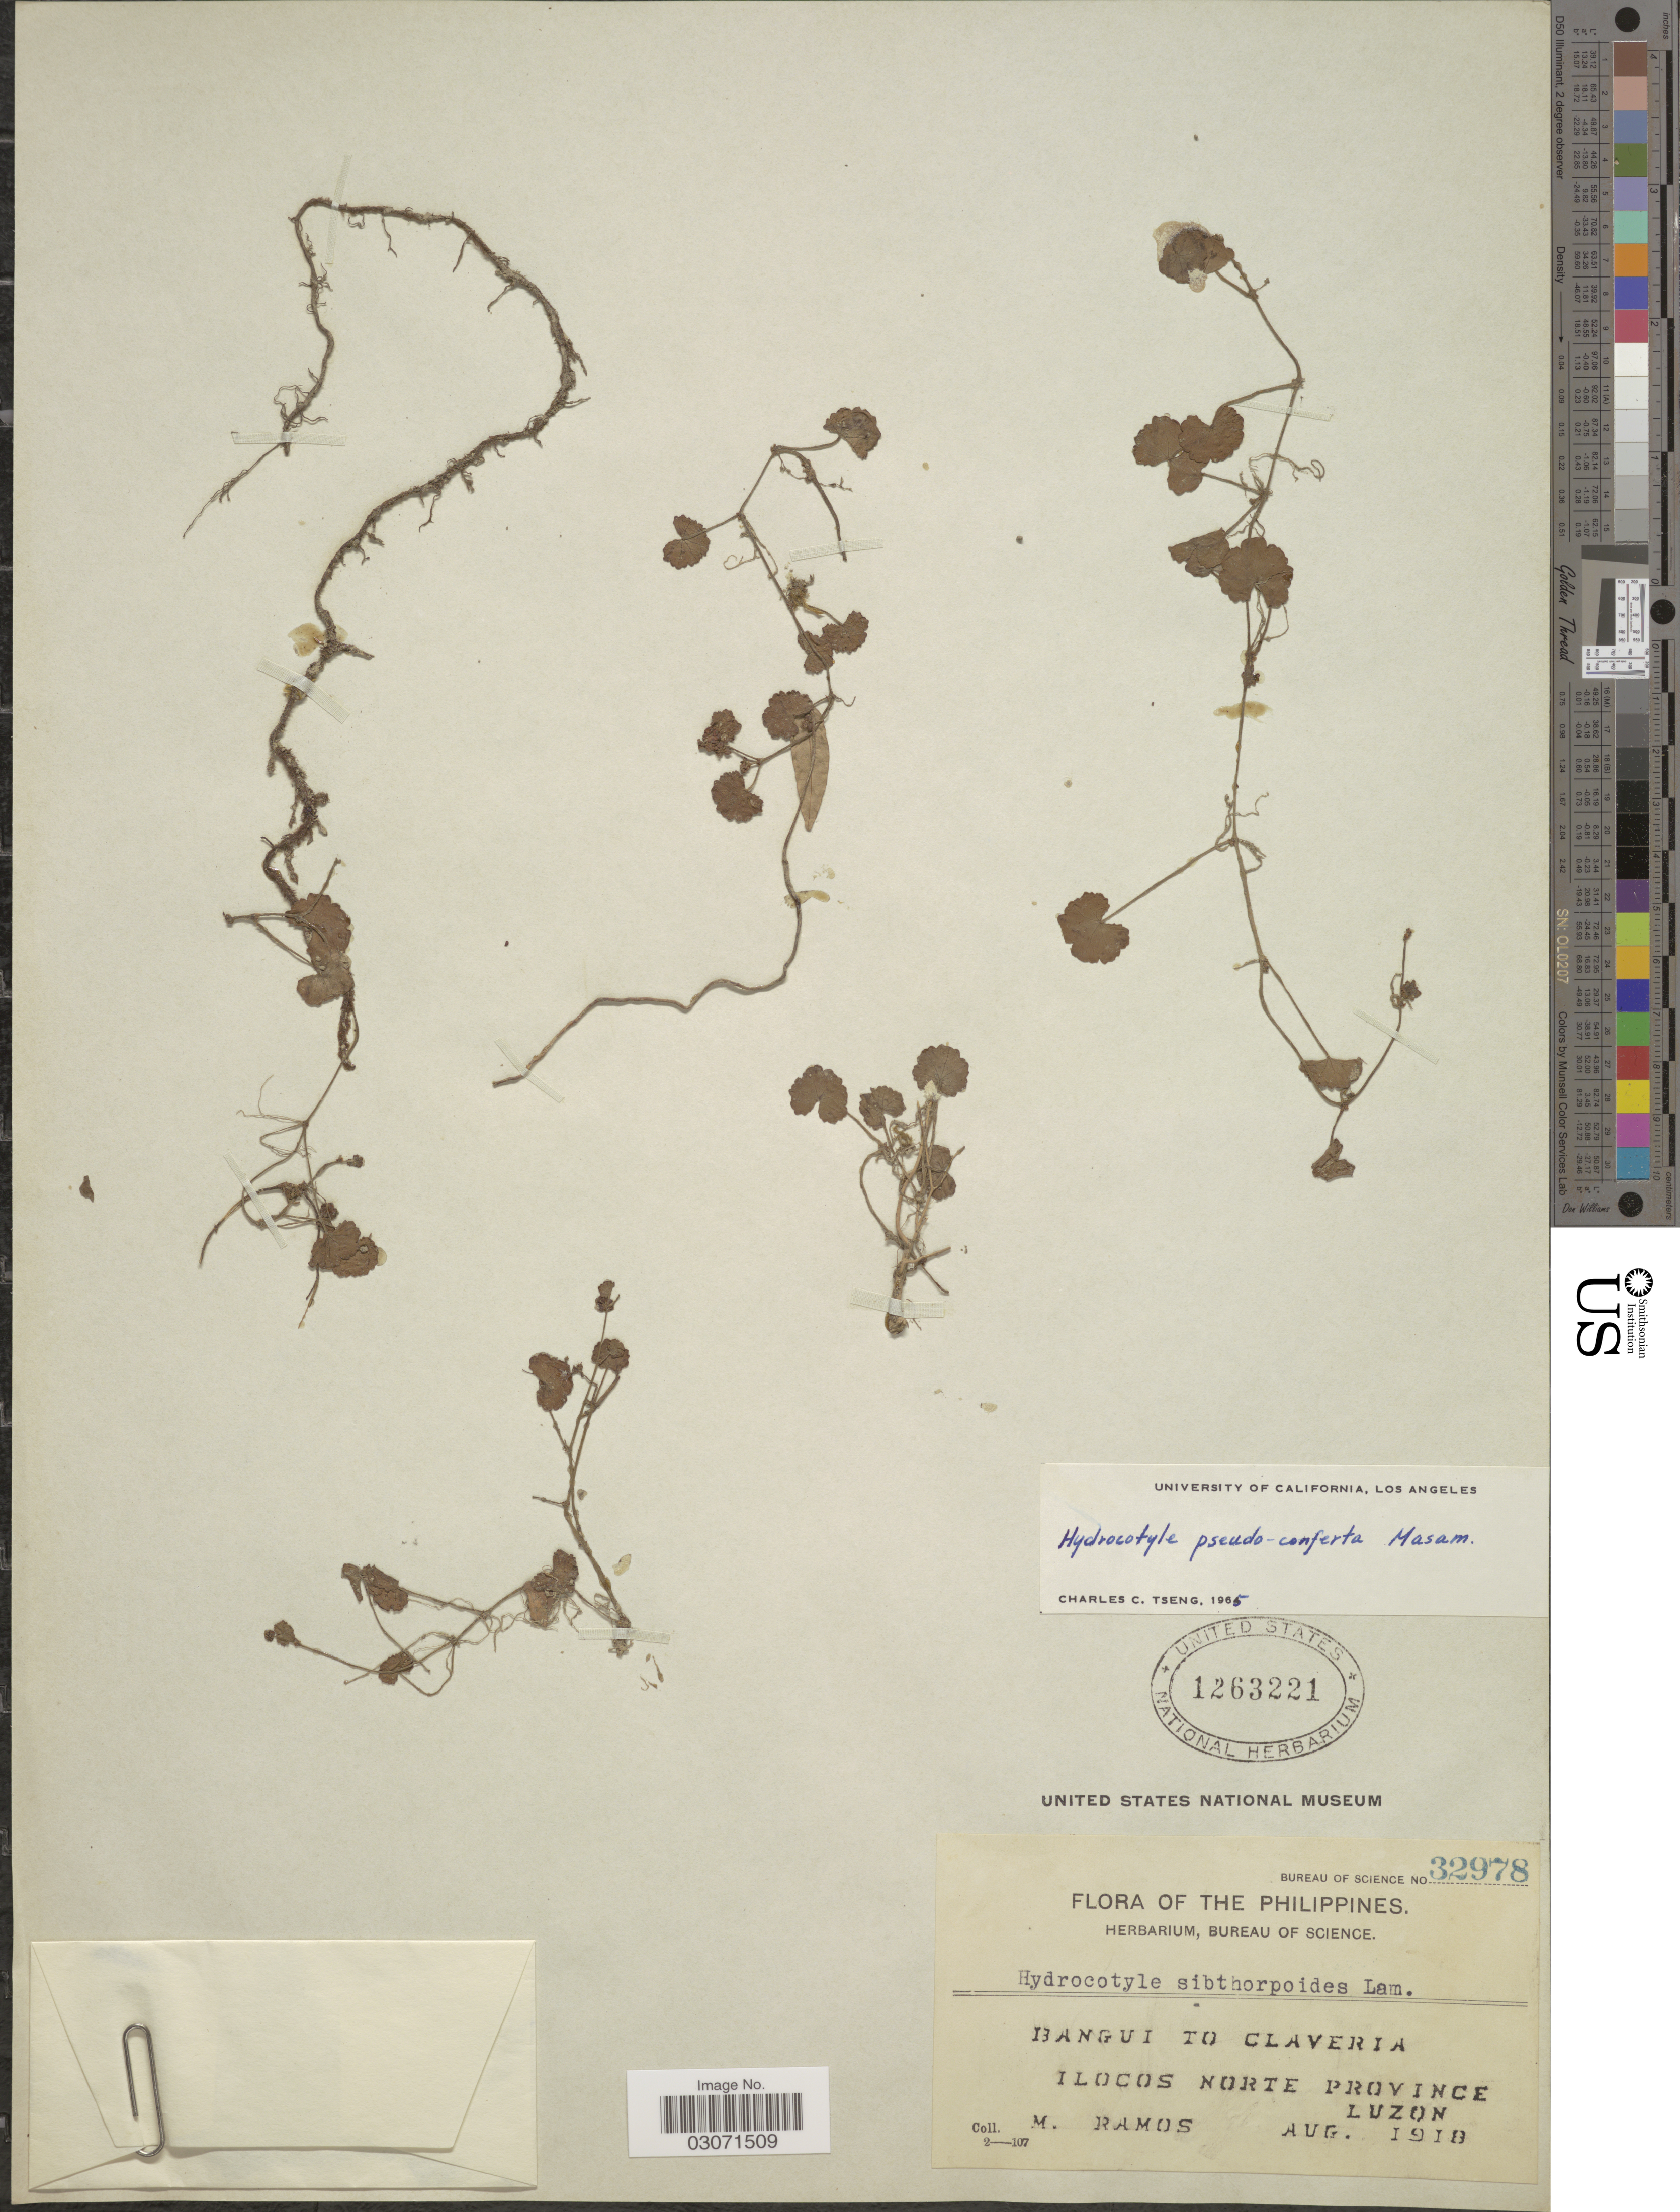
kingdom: Plantae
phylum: Tracheophyta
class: Magnoliopsida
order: Apiales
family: Araliaceae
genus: Hydrocotyle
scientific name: Hydrocotyle pseudoconferta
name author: Masam.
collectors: M. Ramos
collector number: Bureau of Science 32978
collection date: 1918-08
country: Philippines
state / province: Ilocos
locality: Bangui to Claveria. Ilocos Norte Province. Luzon.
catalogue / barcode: US 1263221